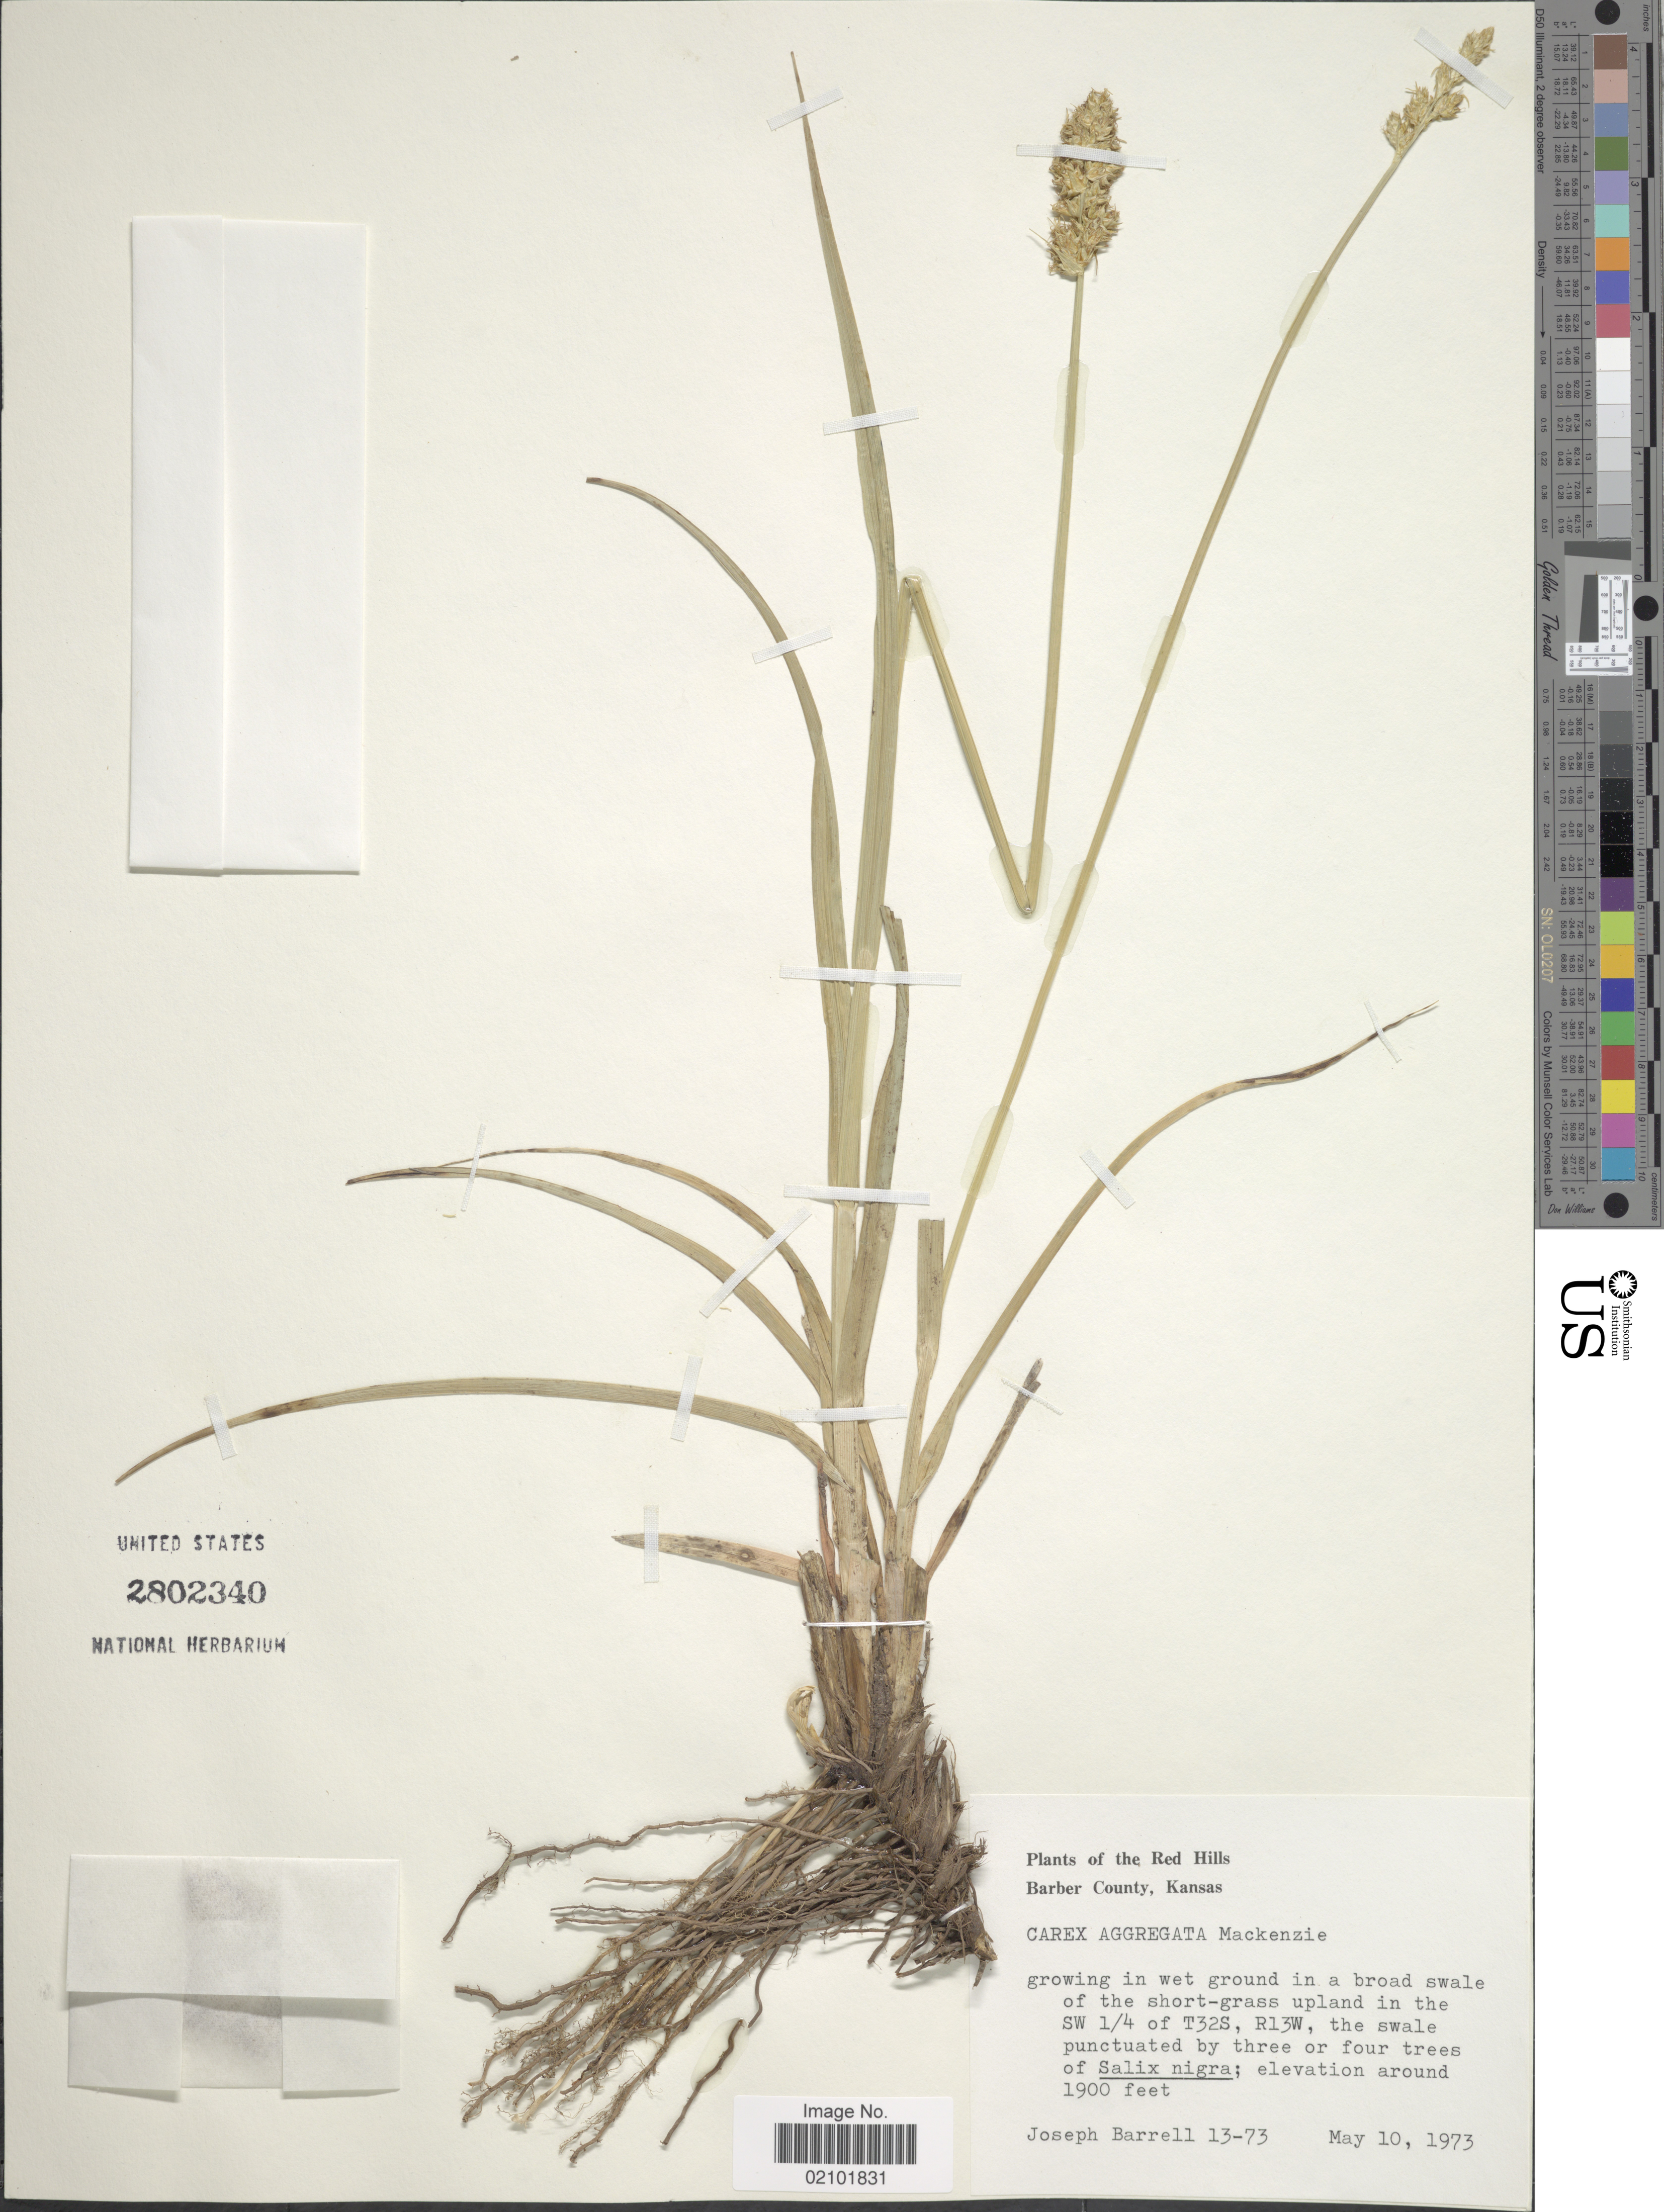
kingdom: Plantae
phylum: Tracheophyta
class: Liliopsida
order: Poales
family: Cyperaceae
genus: Carex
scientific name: Carex aggregata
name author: Mack.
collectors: J. Barrell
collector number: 13-73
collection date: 1973-05-10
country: United States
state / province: Kansas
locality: Red Hills, Barber County. SW 1/4 of T32S, R13W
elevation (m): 579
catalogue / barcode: US 2802340